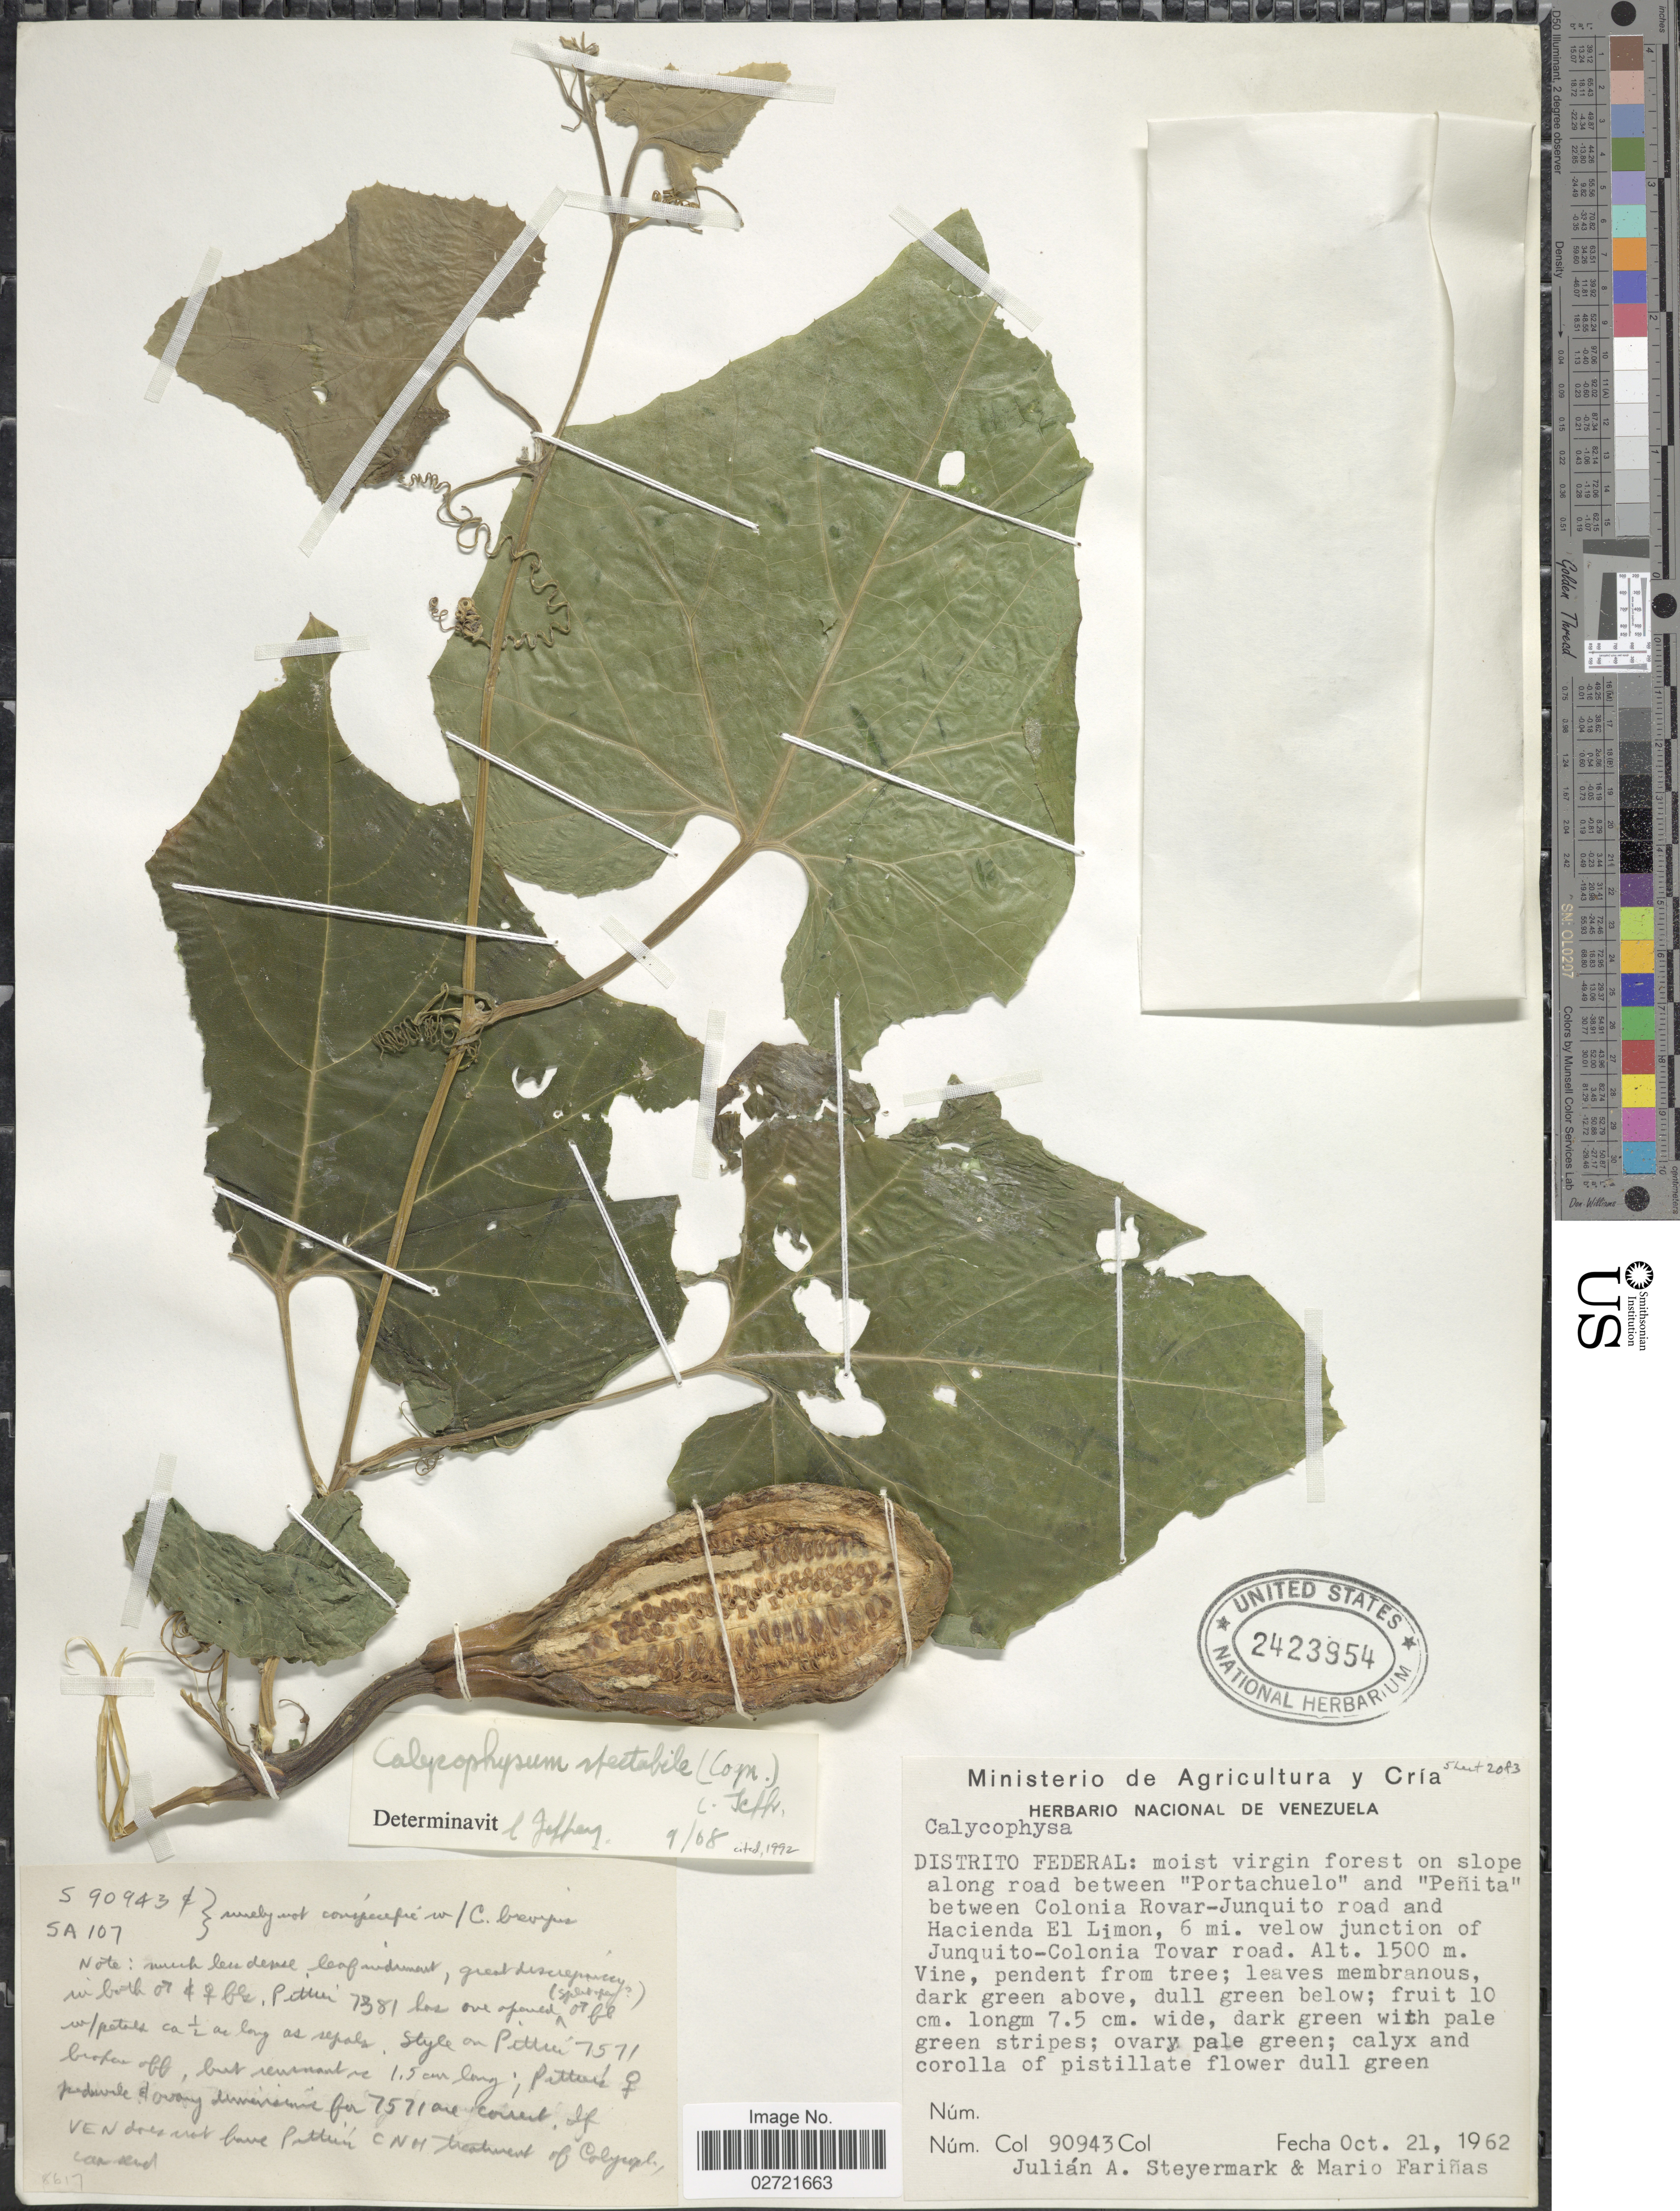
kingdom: Plantae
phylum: Tracheophyta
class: Magnoliopsida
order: Cucurbitales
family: Cucurbitaceae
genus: Calycophysum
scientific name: Calycophysum spectabile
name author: (Cogn.) C. Jeffrey & Trujillo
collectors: J. Steyermark & M. Fariñas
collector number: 90943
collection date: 1962-10-21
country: Venezuela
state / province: Distrito Federal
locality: Distrito Federal: moist virgin forest on slopes along road between "Portachuelo" and "Penita" (Petaquire) between Colonia Tovar-Junquito road and Hacienda El Limon, 6 mi. below junction of Junquito-Colonia Tovar road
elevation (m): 1500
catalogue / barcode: US 2423954